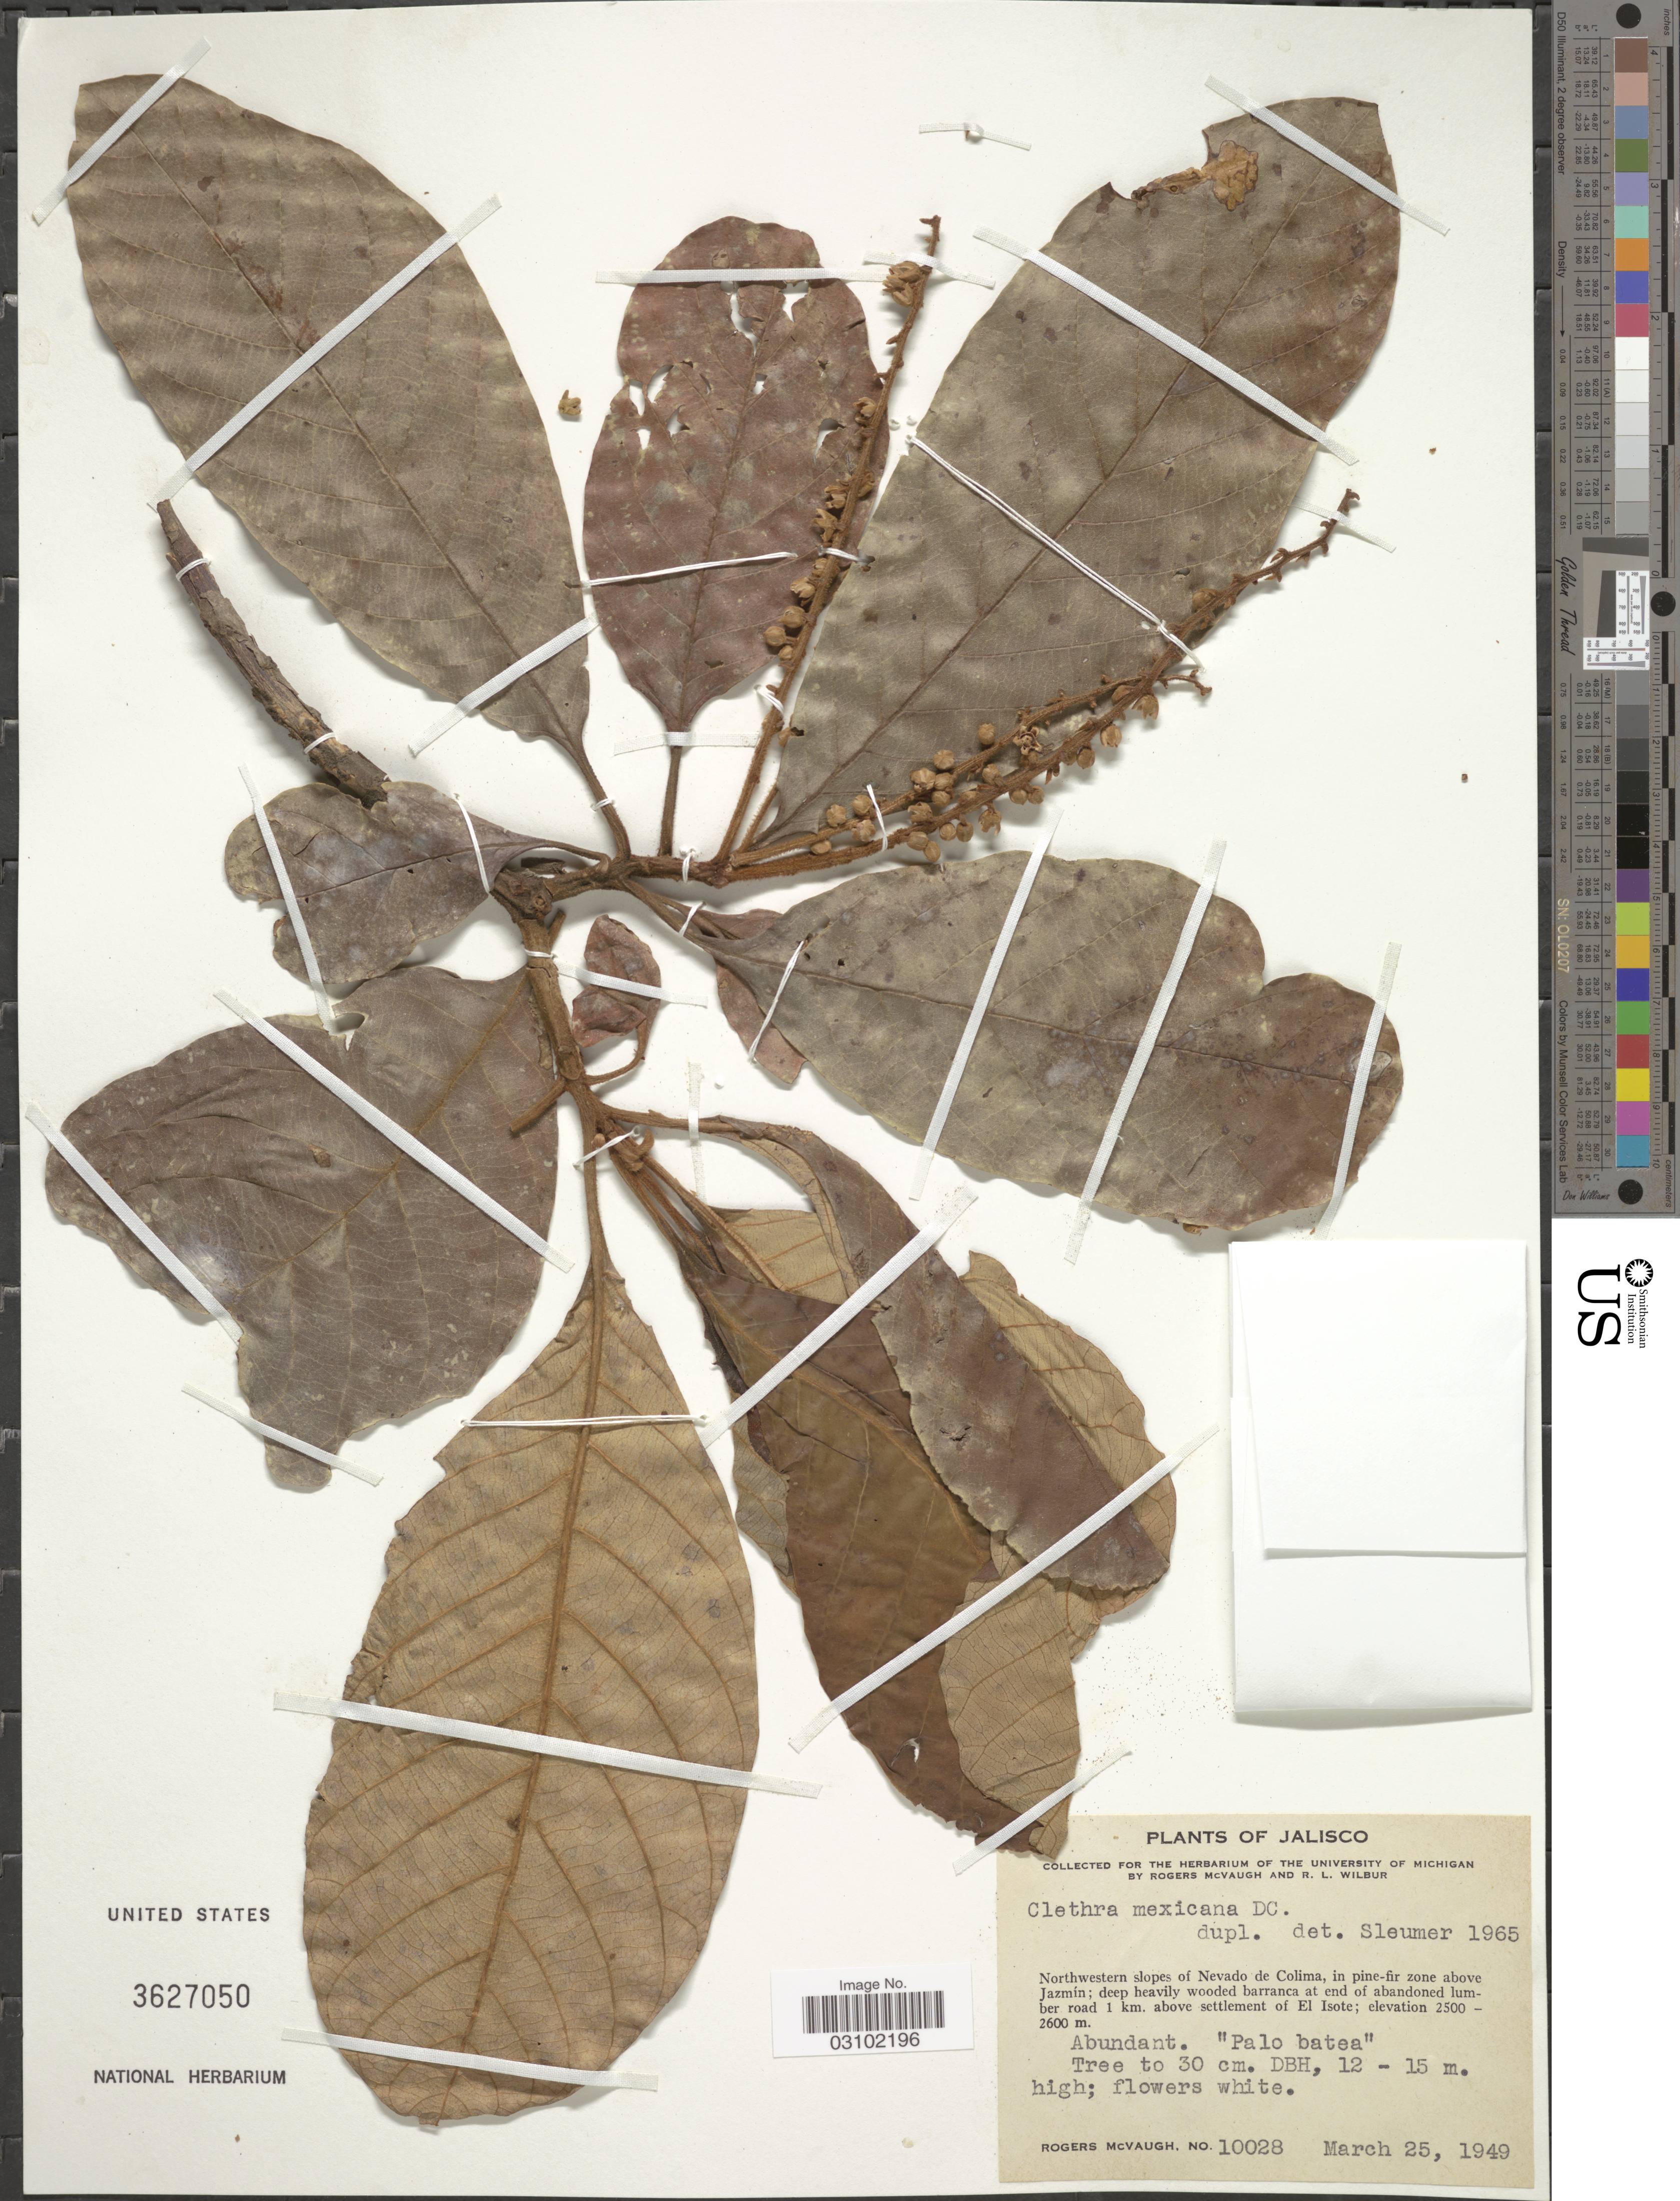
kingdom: Plantae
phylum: Tracheophyta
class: Magnoliopsida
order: Ericales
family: Clethraceae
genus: Clethra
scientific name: Clethra mexicana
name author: A. DC.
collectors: R. McVaugh & R. L. Wilbur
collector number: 10028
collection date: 1949-03-25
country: Mexico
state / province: Jalisco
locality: Northwestern slopes of Nevado de Colima, in pine-fir zone above Jazmin, 1 km. above settlement of El Isote.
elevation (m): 2500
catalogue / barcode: US 3627050